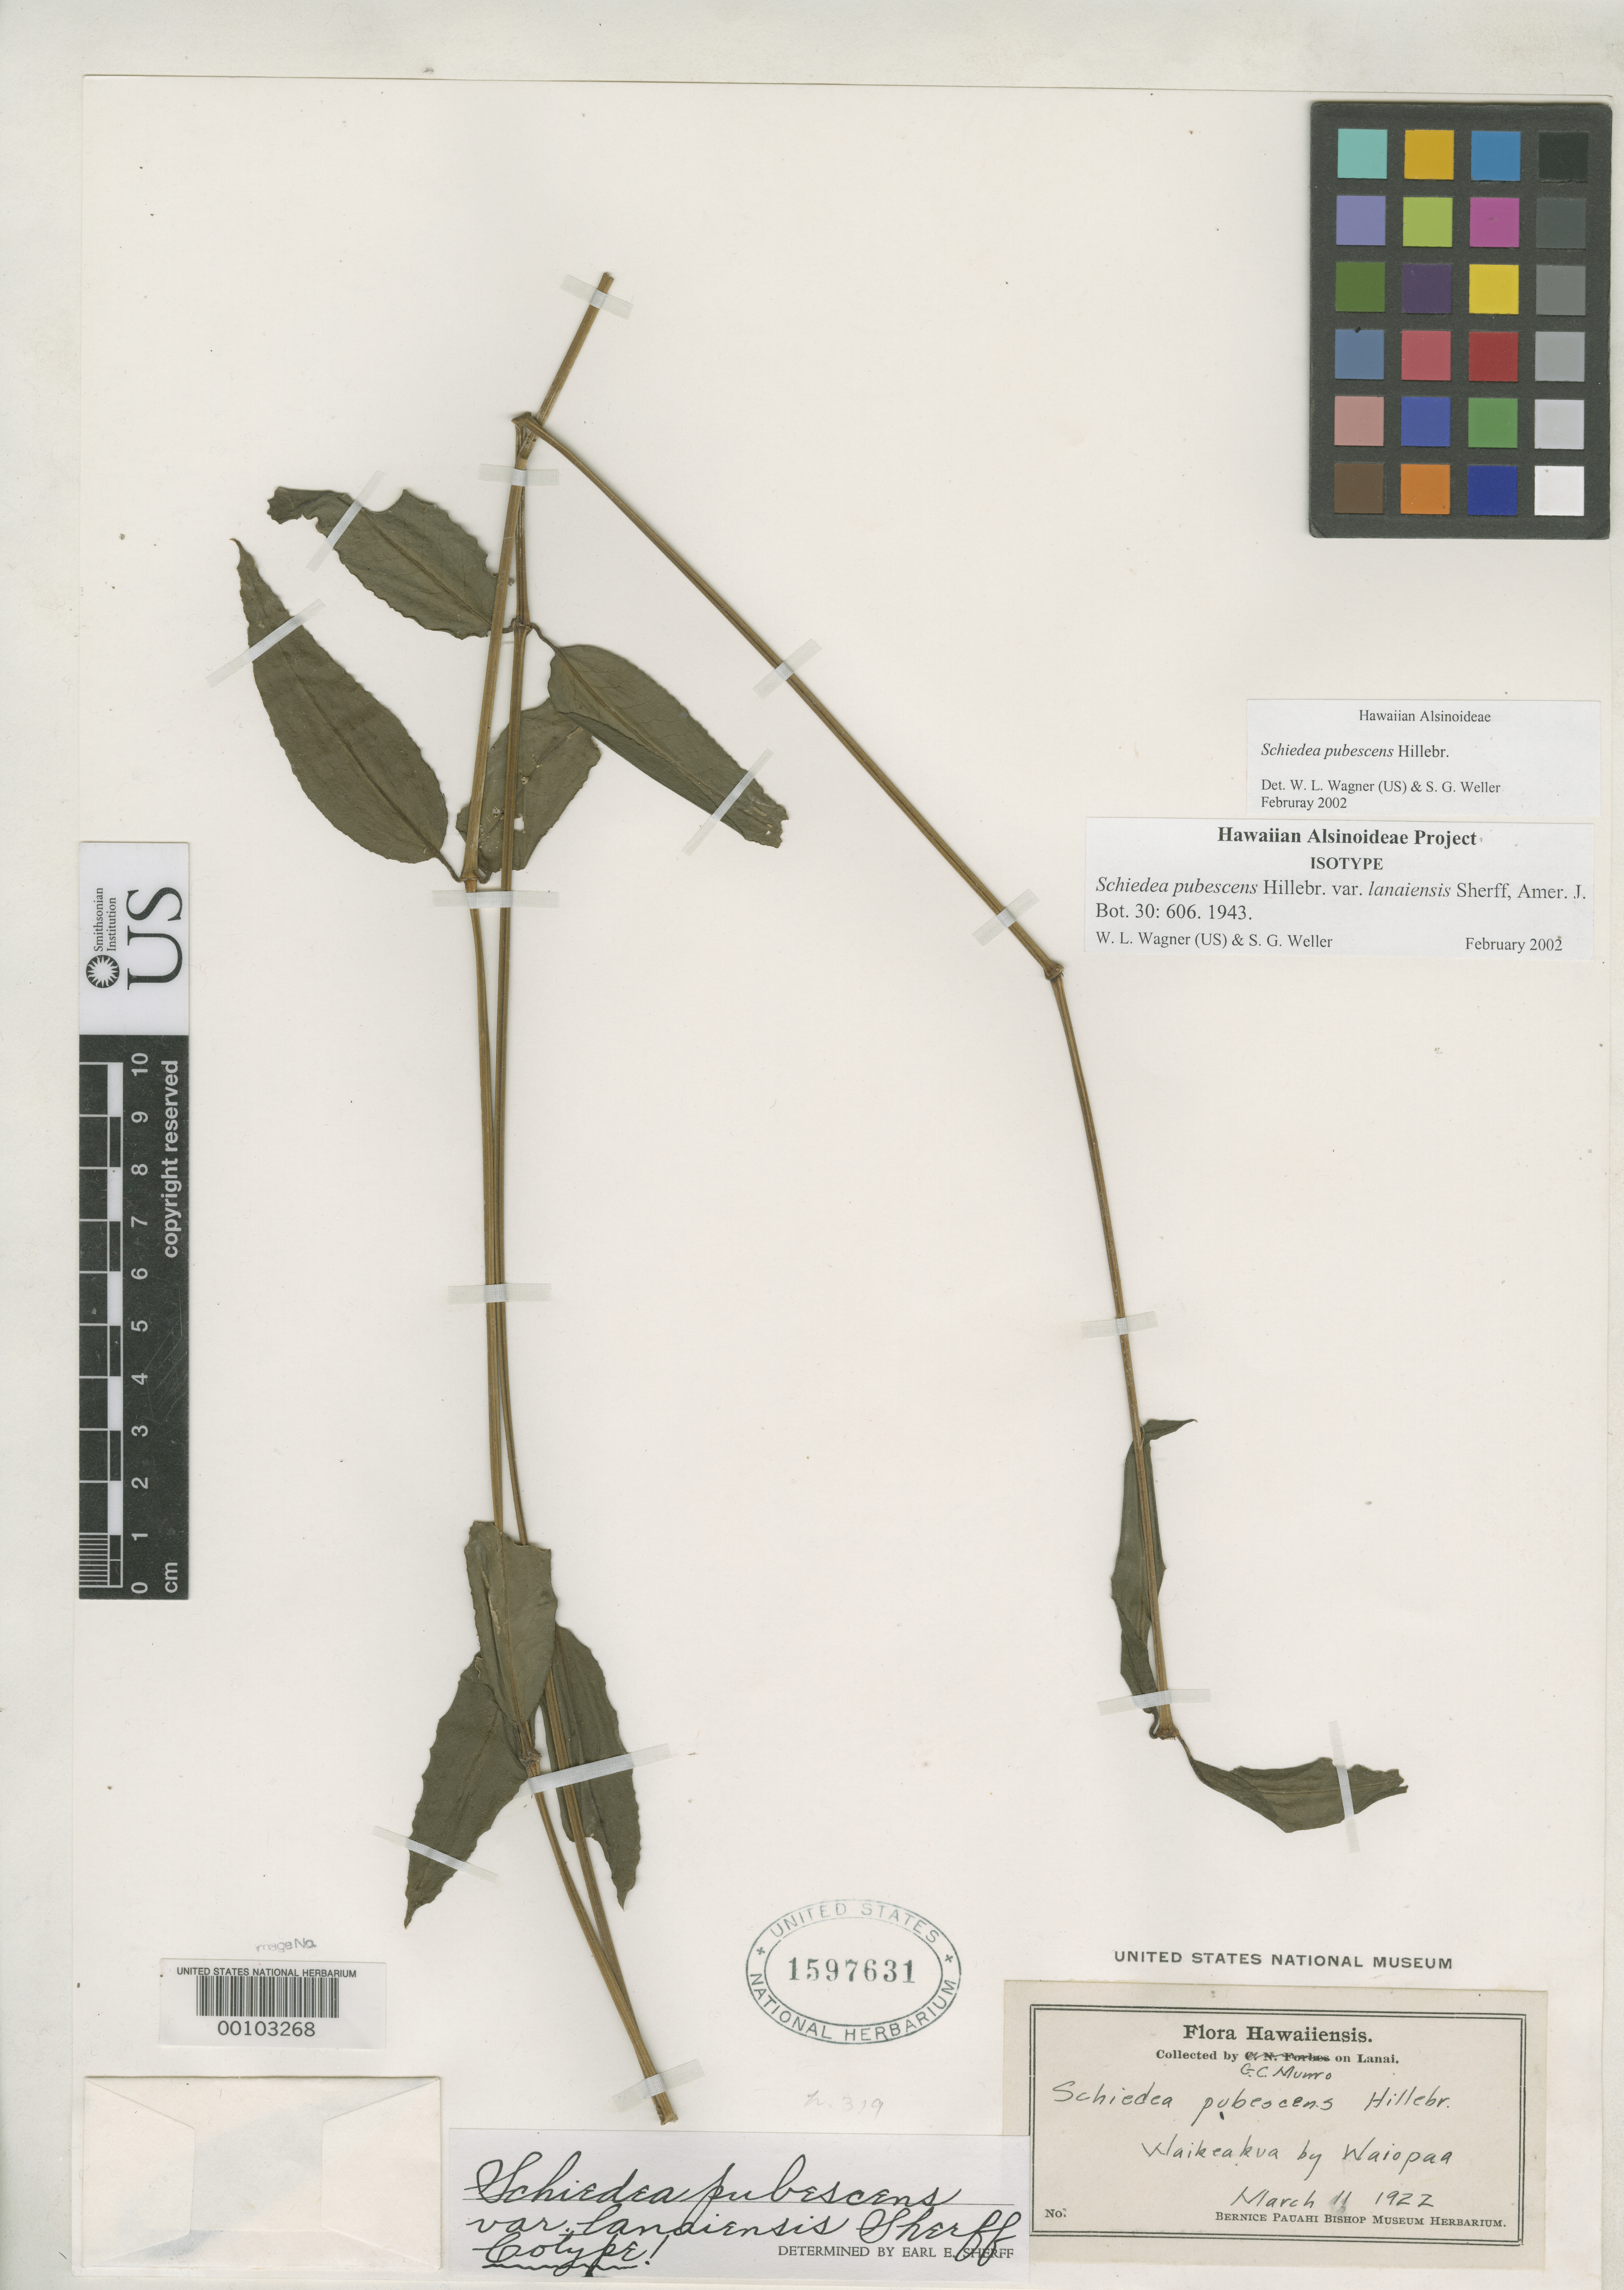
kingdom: Plantae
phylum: Tracheophyta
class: Magnoliopsida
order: Caryophyllales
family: Caryophyllaceae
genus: Schiedea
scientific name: Schiedea pubescens var. lanaiensis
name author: Sherff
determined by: Sherff, E. E.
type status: Isotype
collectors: G. C. Munro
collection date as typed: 11 Mar 1922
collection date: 1922-03-11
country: United States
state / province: Hawaii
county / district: Maui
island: Lana'i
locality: Waiakeakua by Waiopaa (Waiapaa).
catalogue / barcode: US 1597631